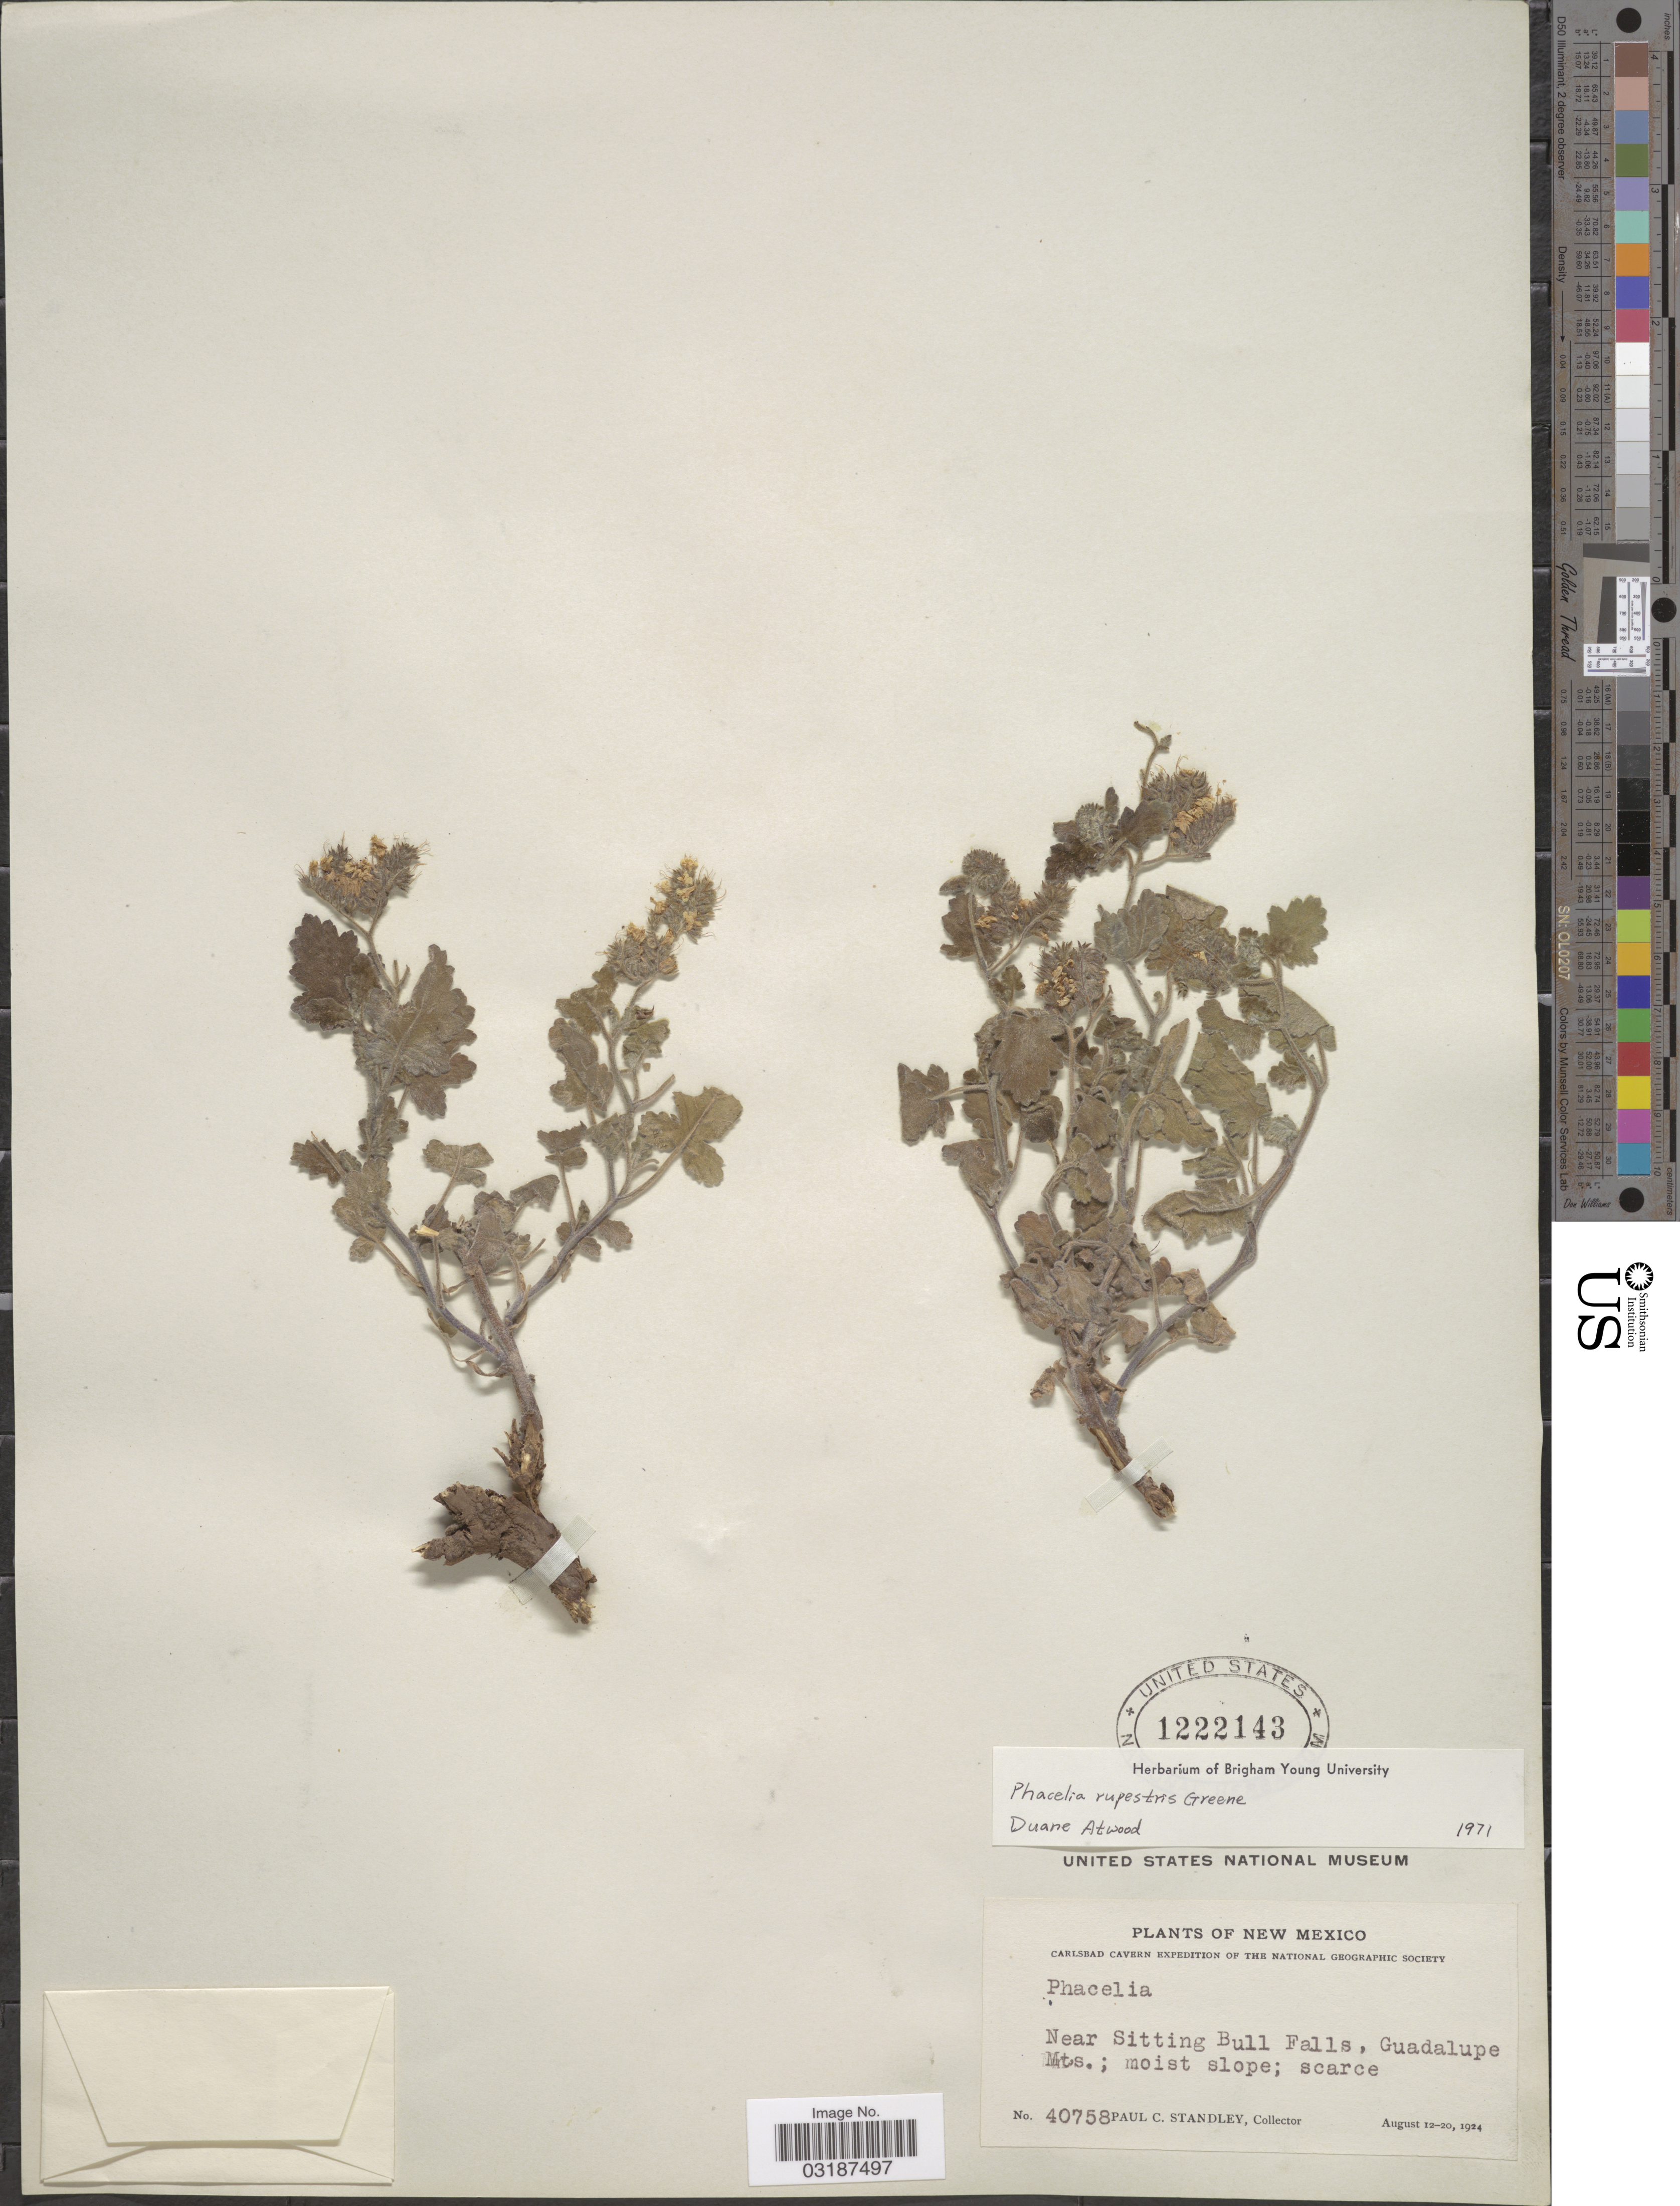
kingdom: Plantae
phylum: Tracheophyta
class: Magnoliopsida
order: Boraginales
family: Hydrophyllaceae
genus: Phacelia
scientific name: Phacelia rupestris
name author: Greene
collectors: P. C. Standley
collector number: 40758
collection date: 1924-08-12/1924-08-20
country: United States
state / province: New Mexico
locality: Near Sitting Bull Falls, Guadalupe Mts.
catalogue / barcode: US 1222143